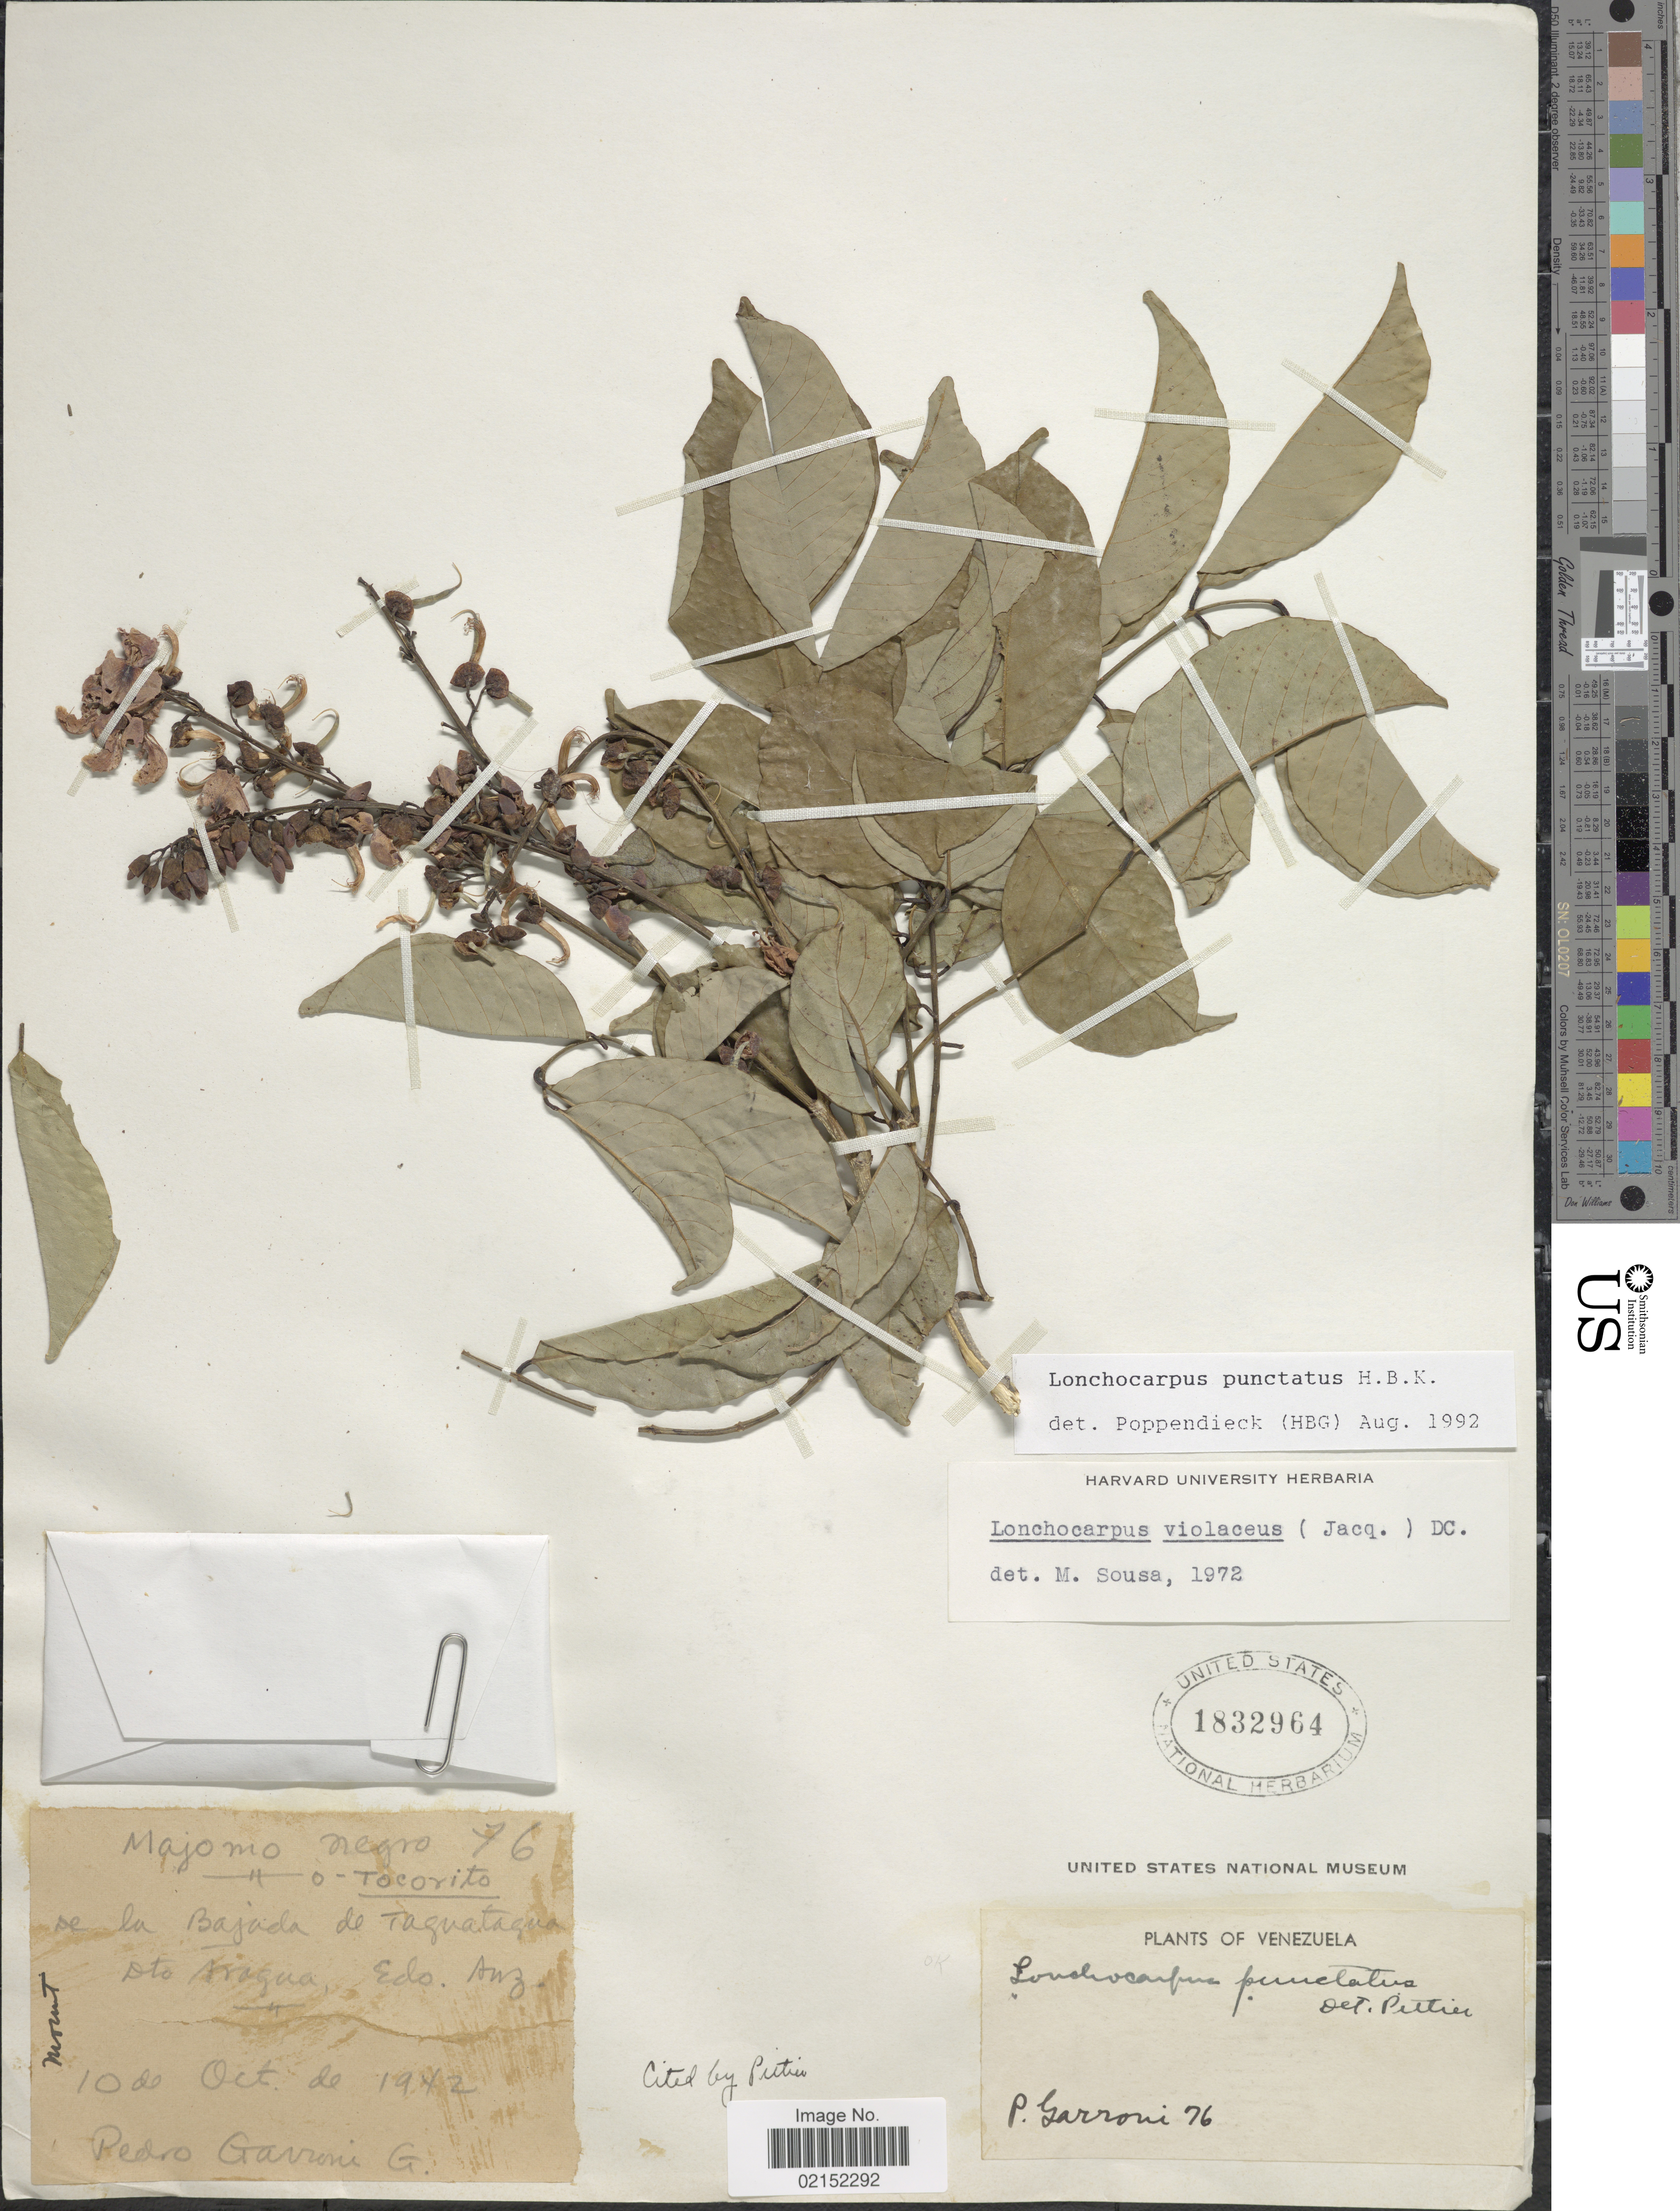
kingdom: Plantae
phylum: Tracheophyta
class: Magnoliopsida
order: Fabales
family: Fabaceae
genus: Lonchocarpus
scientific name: Lonchocarpus punctatus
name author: Kunth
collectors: P. Garroni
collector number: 76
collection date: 1942-10-10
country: Venezuela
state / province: Aragua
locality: Majomo negro 76 [unsure placement], o-Tocorito de la Bajada de Taguatagua, Edo. Anz. [interpreted]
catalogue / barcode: US 1832964